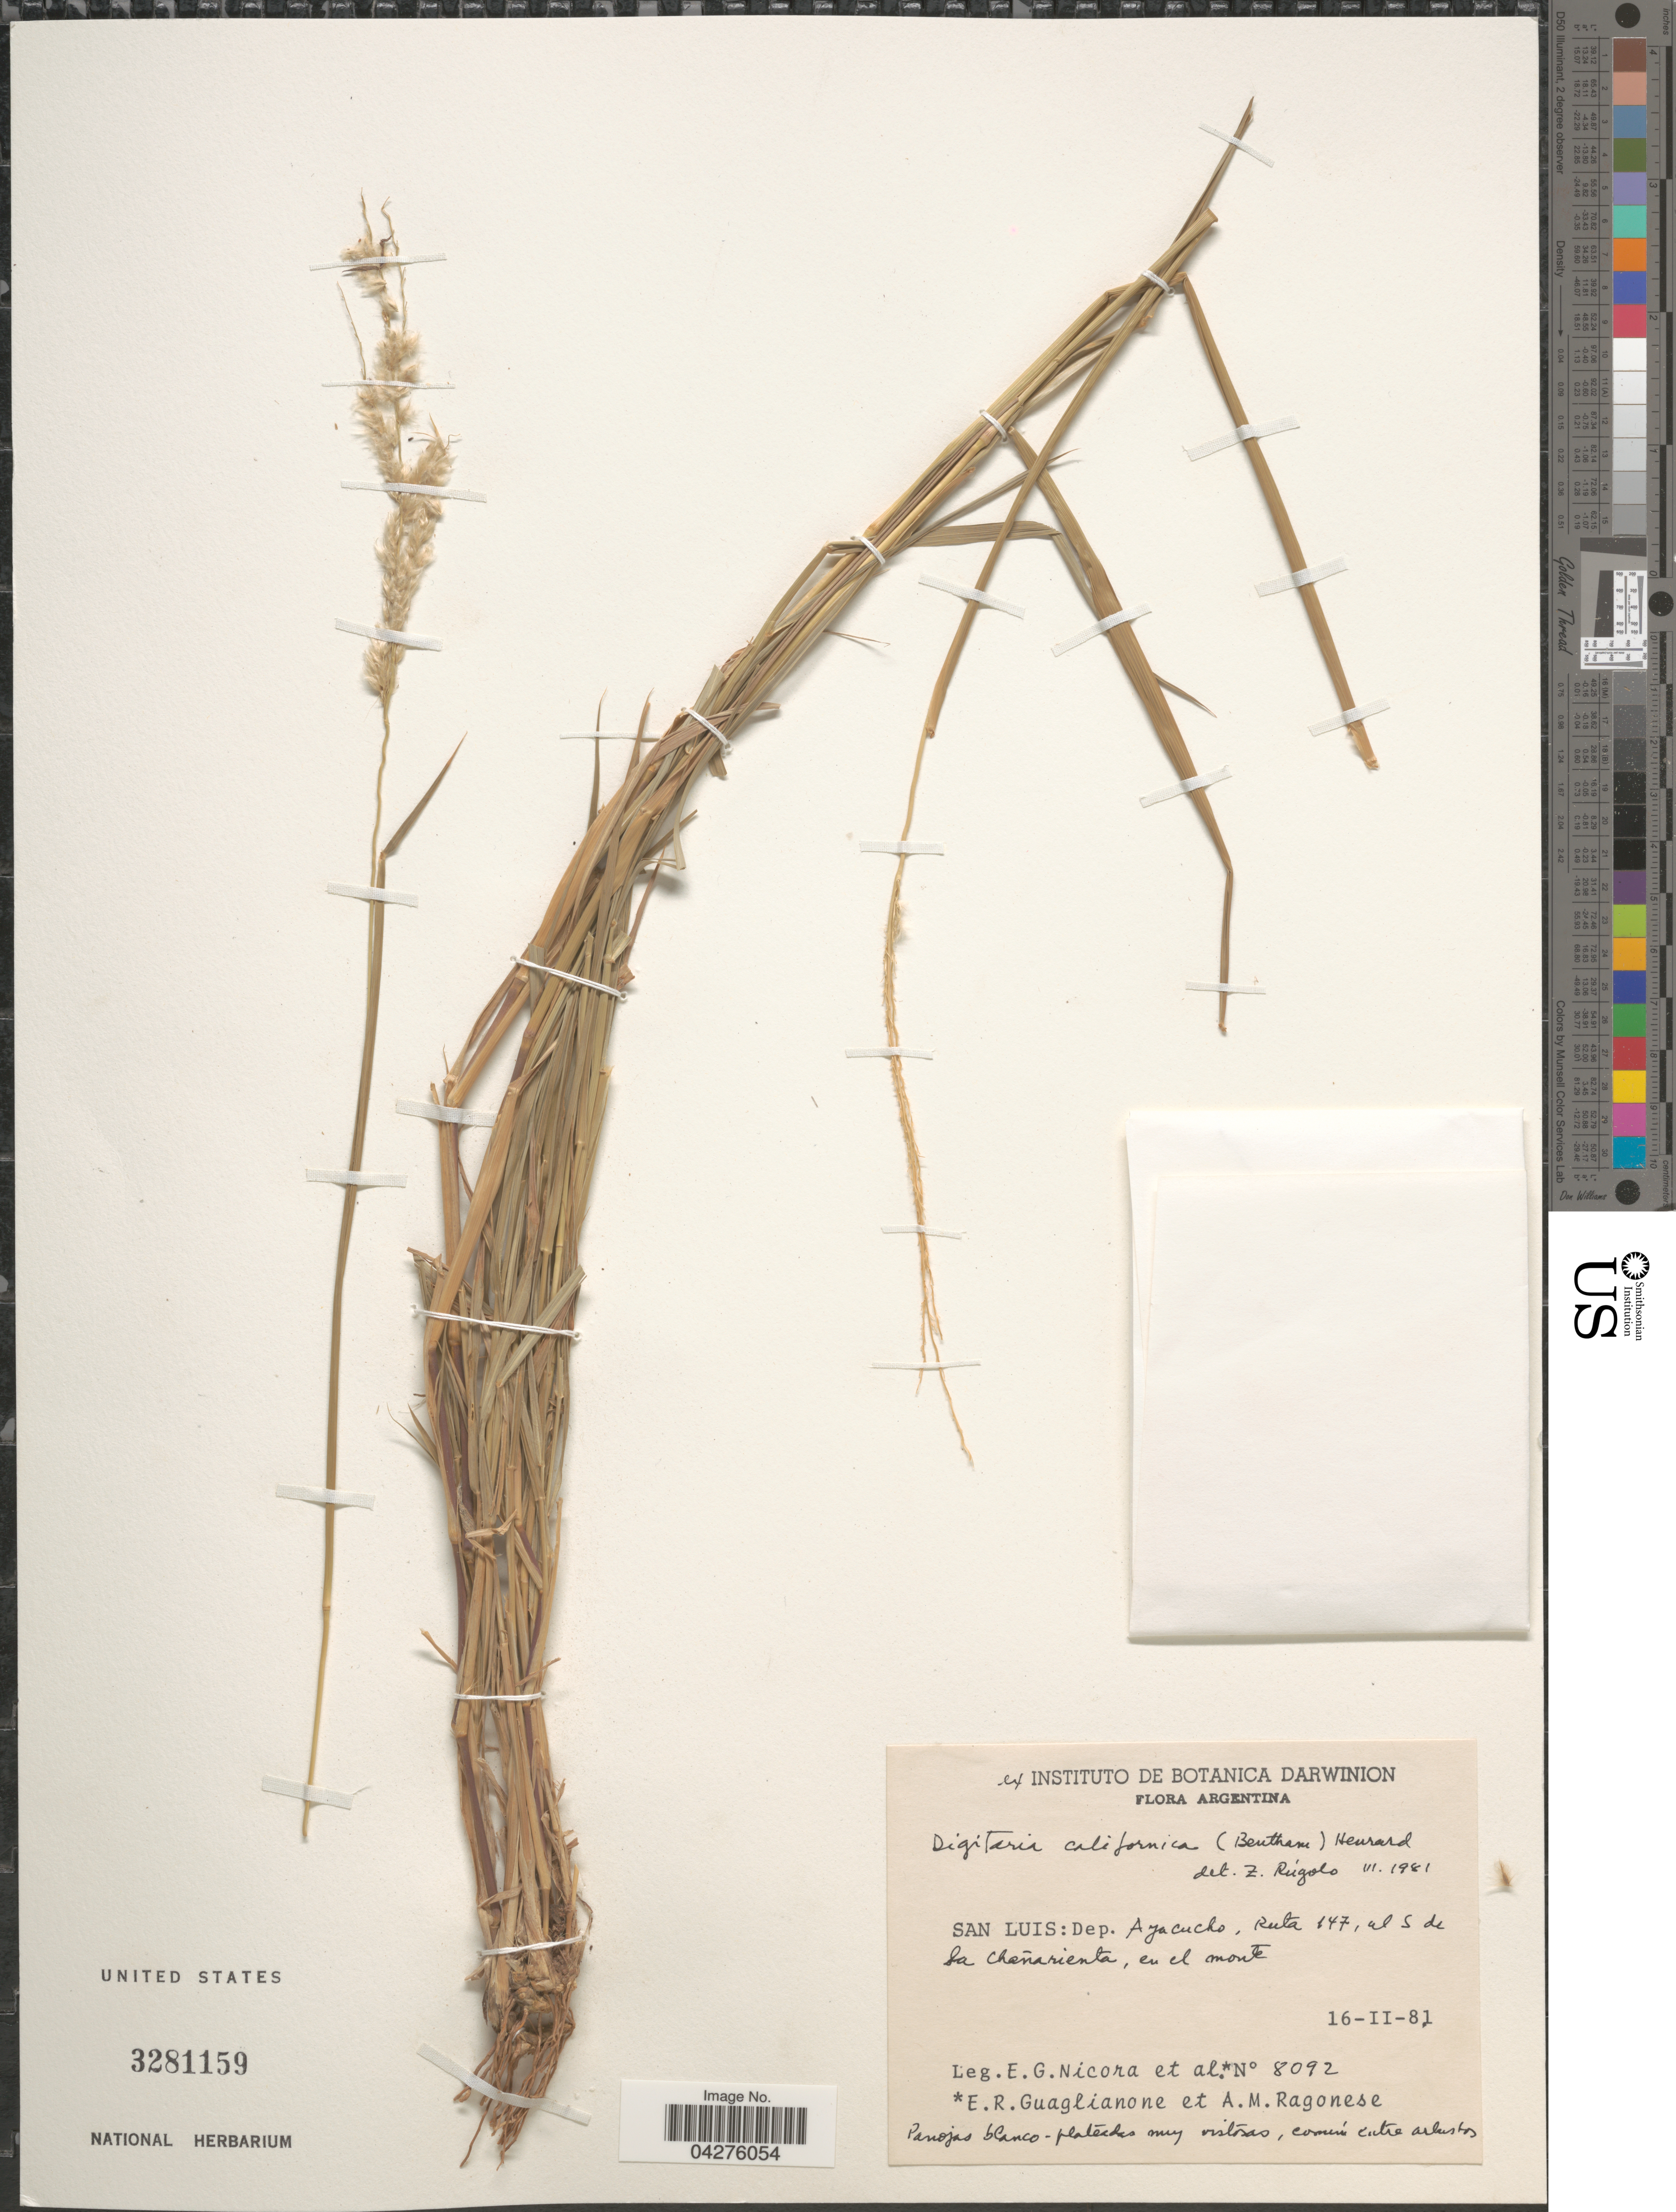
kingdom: Plantae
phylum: Tracheophyta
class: Liliopsida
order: Poales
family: Poaceae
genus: Digitaria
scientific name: Digitaria californica var. californica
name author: (Benth.) Henr.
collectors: E. G. Nicora, E. R. Guaglianone & A. Ragonese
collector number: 8092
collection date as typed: Transcribed d/m/y: 16/2/81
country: Argentina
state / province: San Luis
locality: Dep. Ayacucho, Ruta 147, al S de La Chañarienta, en el monte.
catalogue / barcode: US 3281159